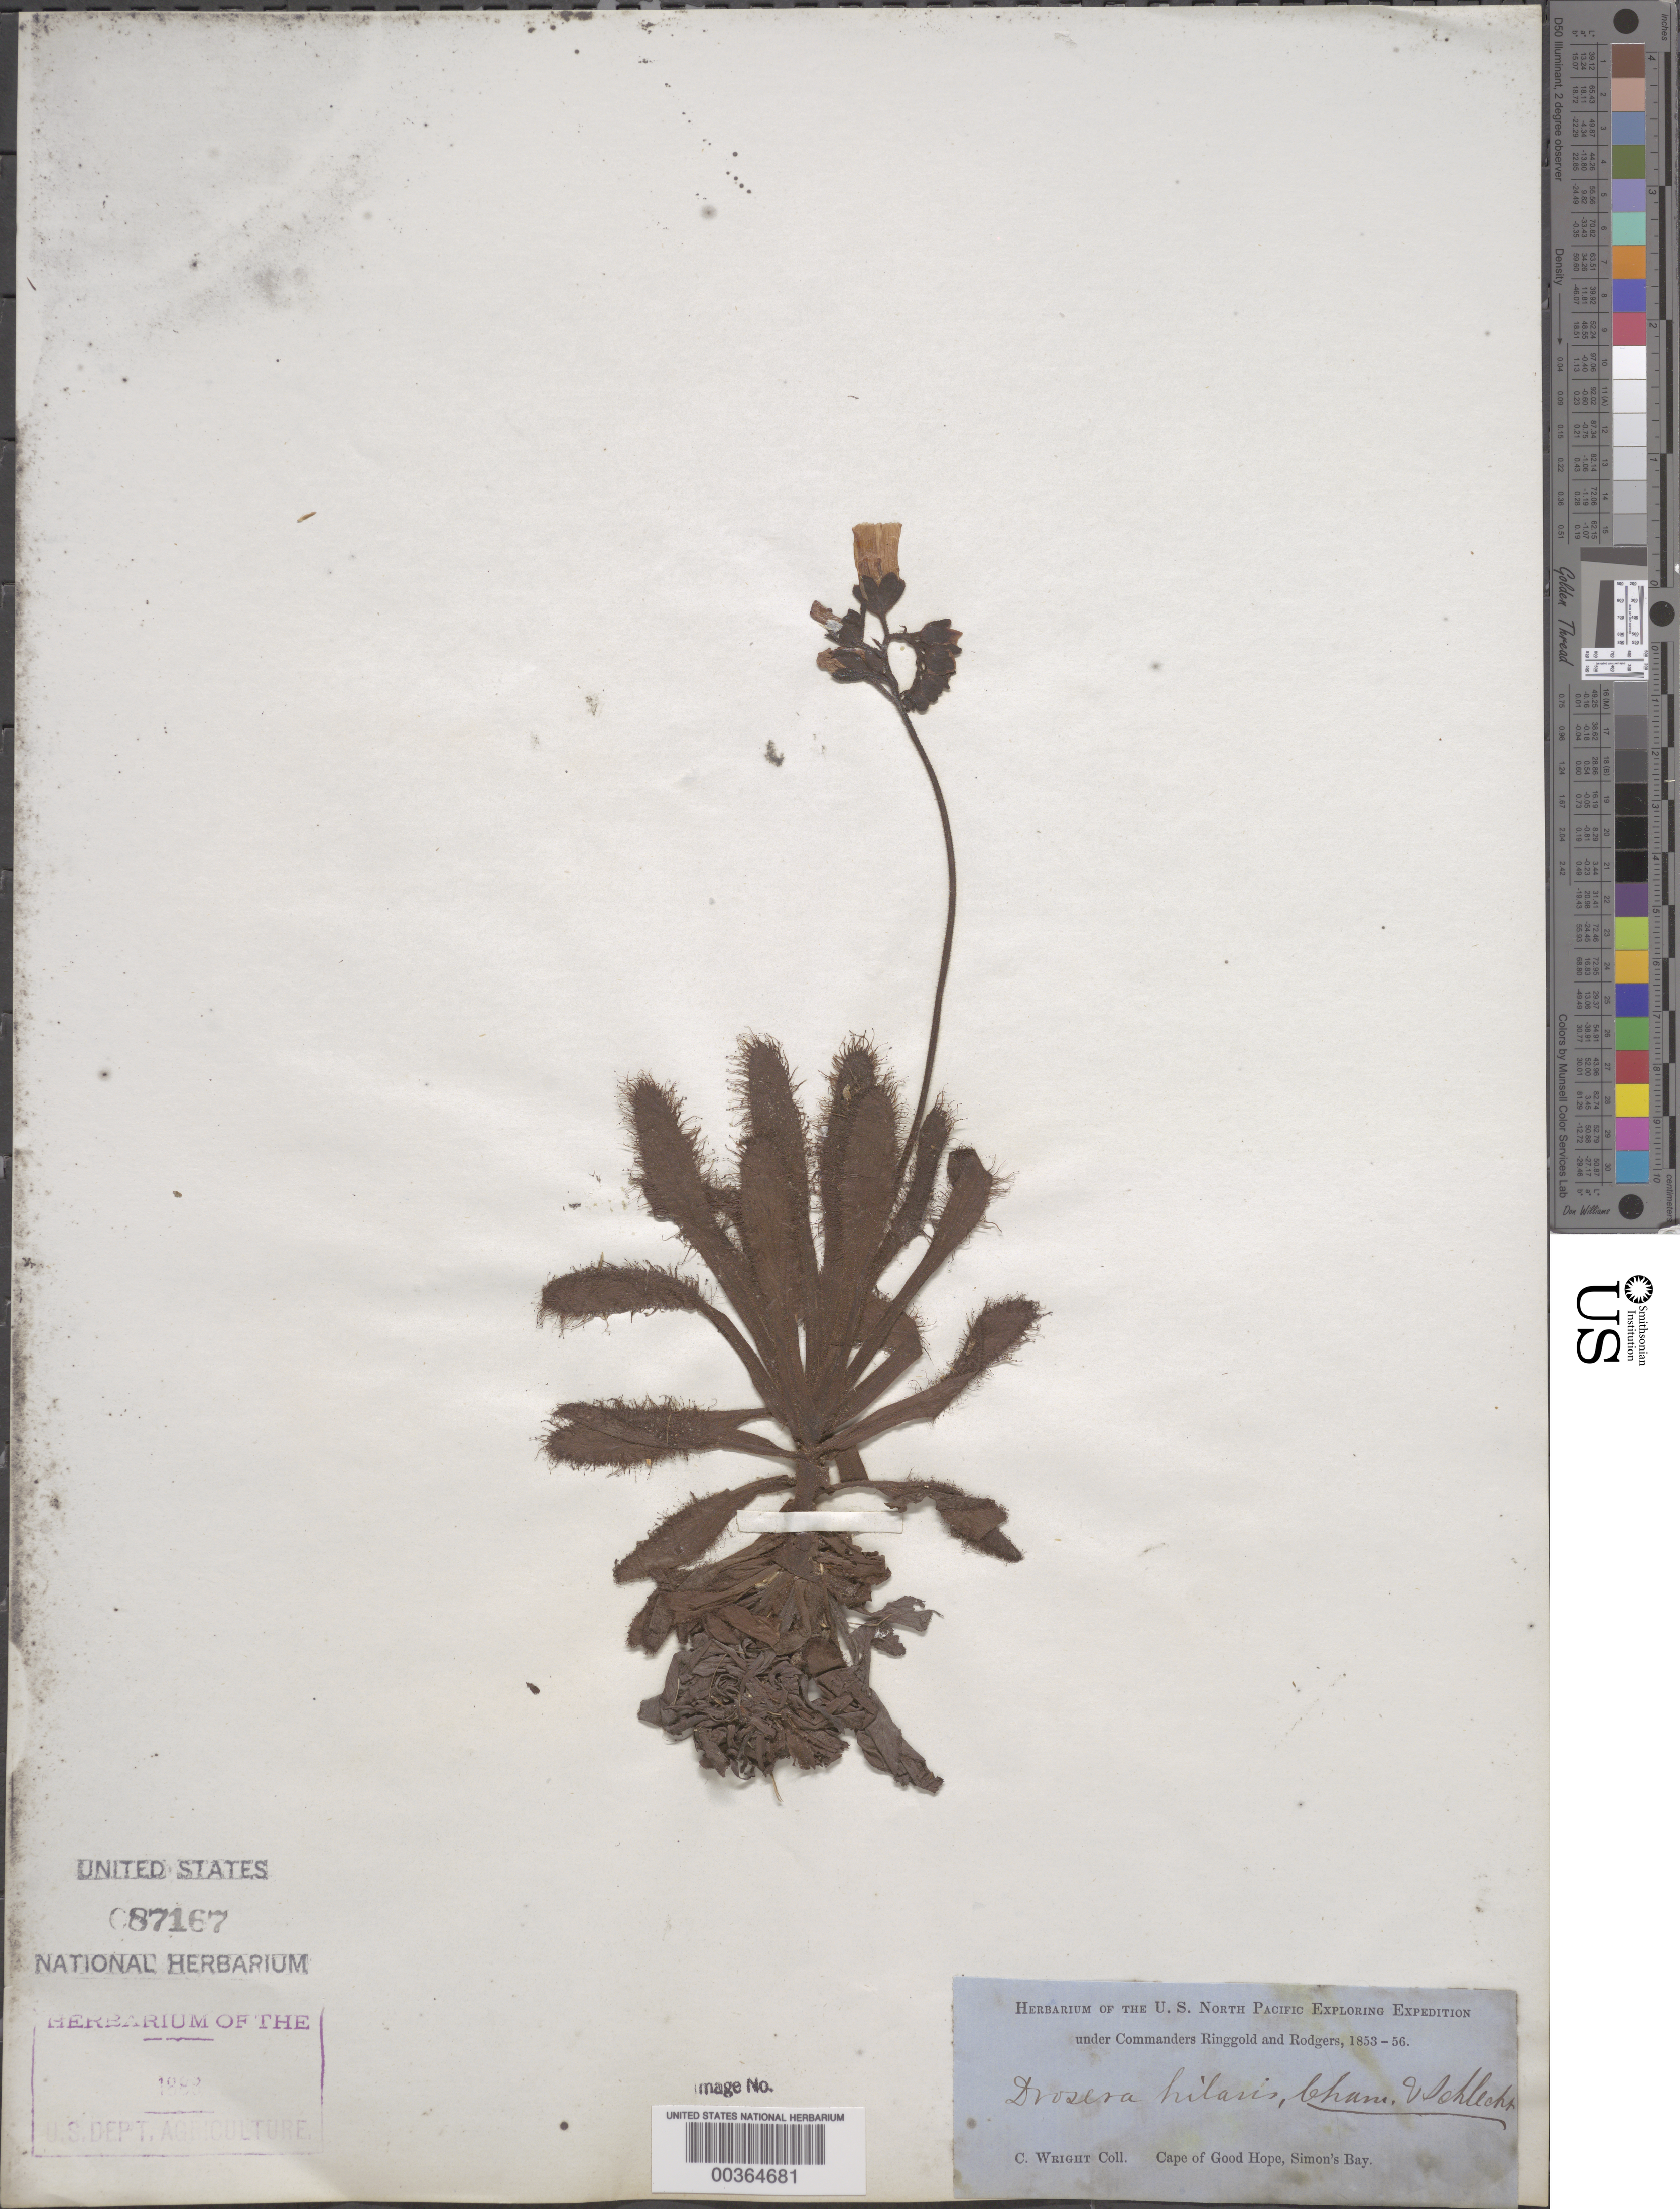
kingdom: Plantae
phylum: Tracheophyta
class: Magnoliopsida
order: Caryophyllales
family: Droseraceae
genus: Drosera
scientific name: Drosera hilaris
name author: Cham. & Schltr.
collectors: C. Wright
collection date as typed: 1853 to -- -- 1856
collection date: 1853/1856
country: South Africa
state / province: Western Cape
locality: Cape of good hope, simon's bay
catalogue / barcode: US 87167